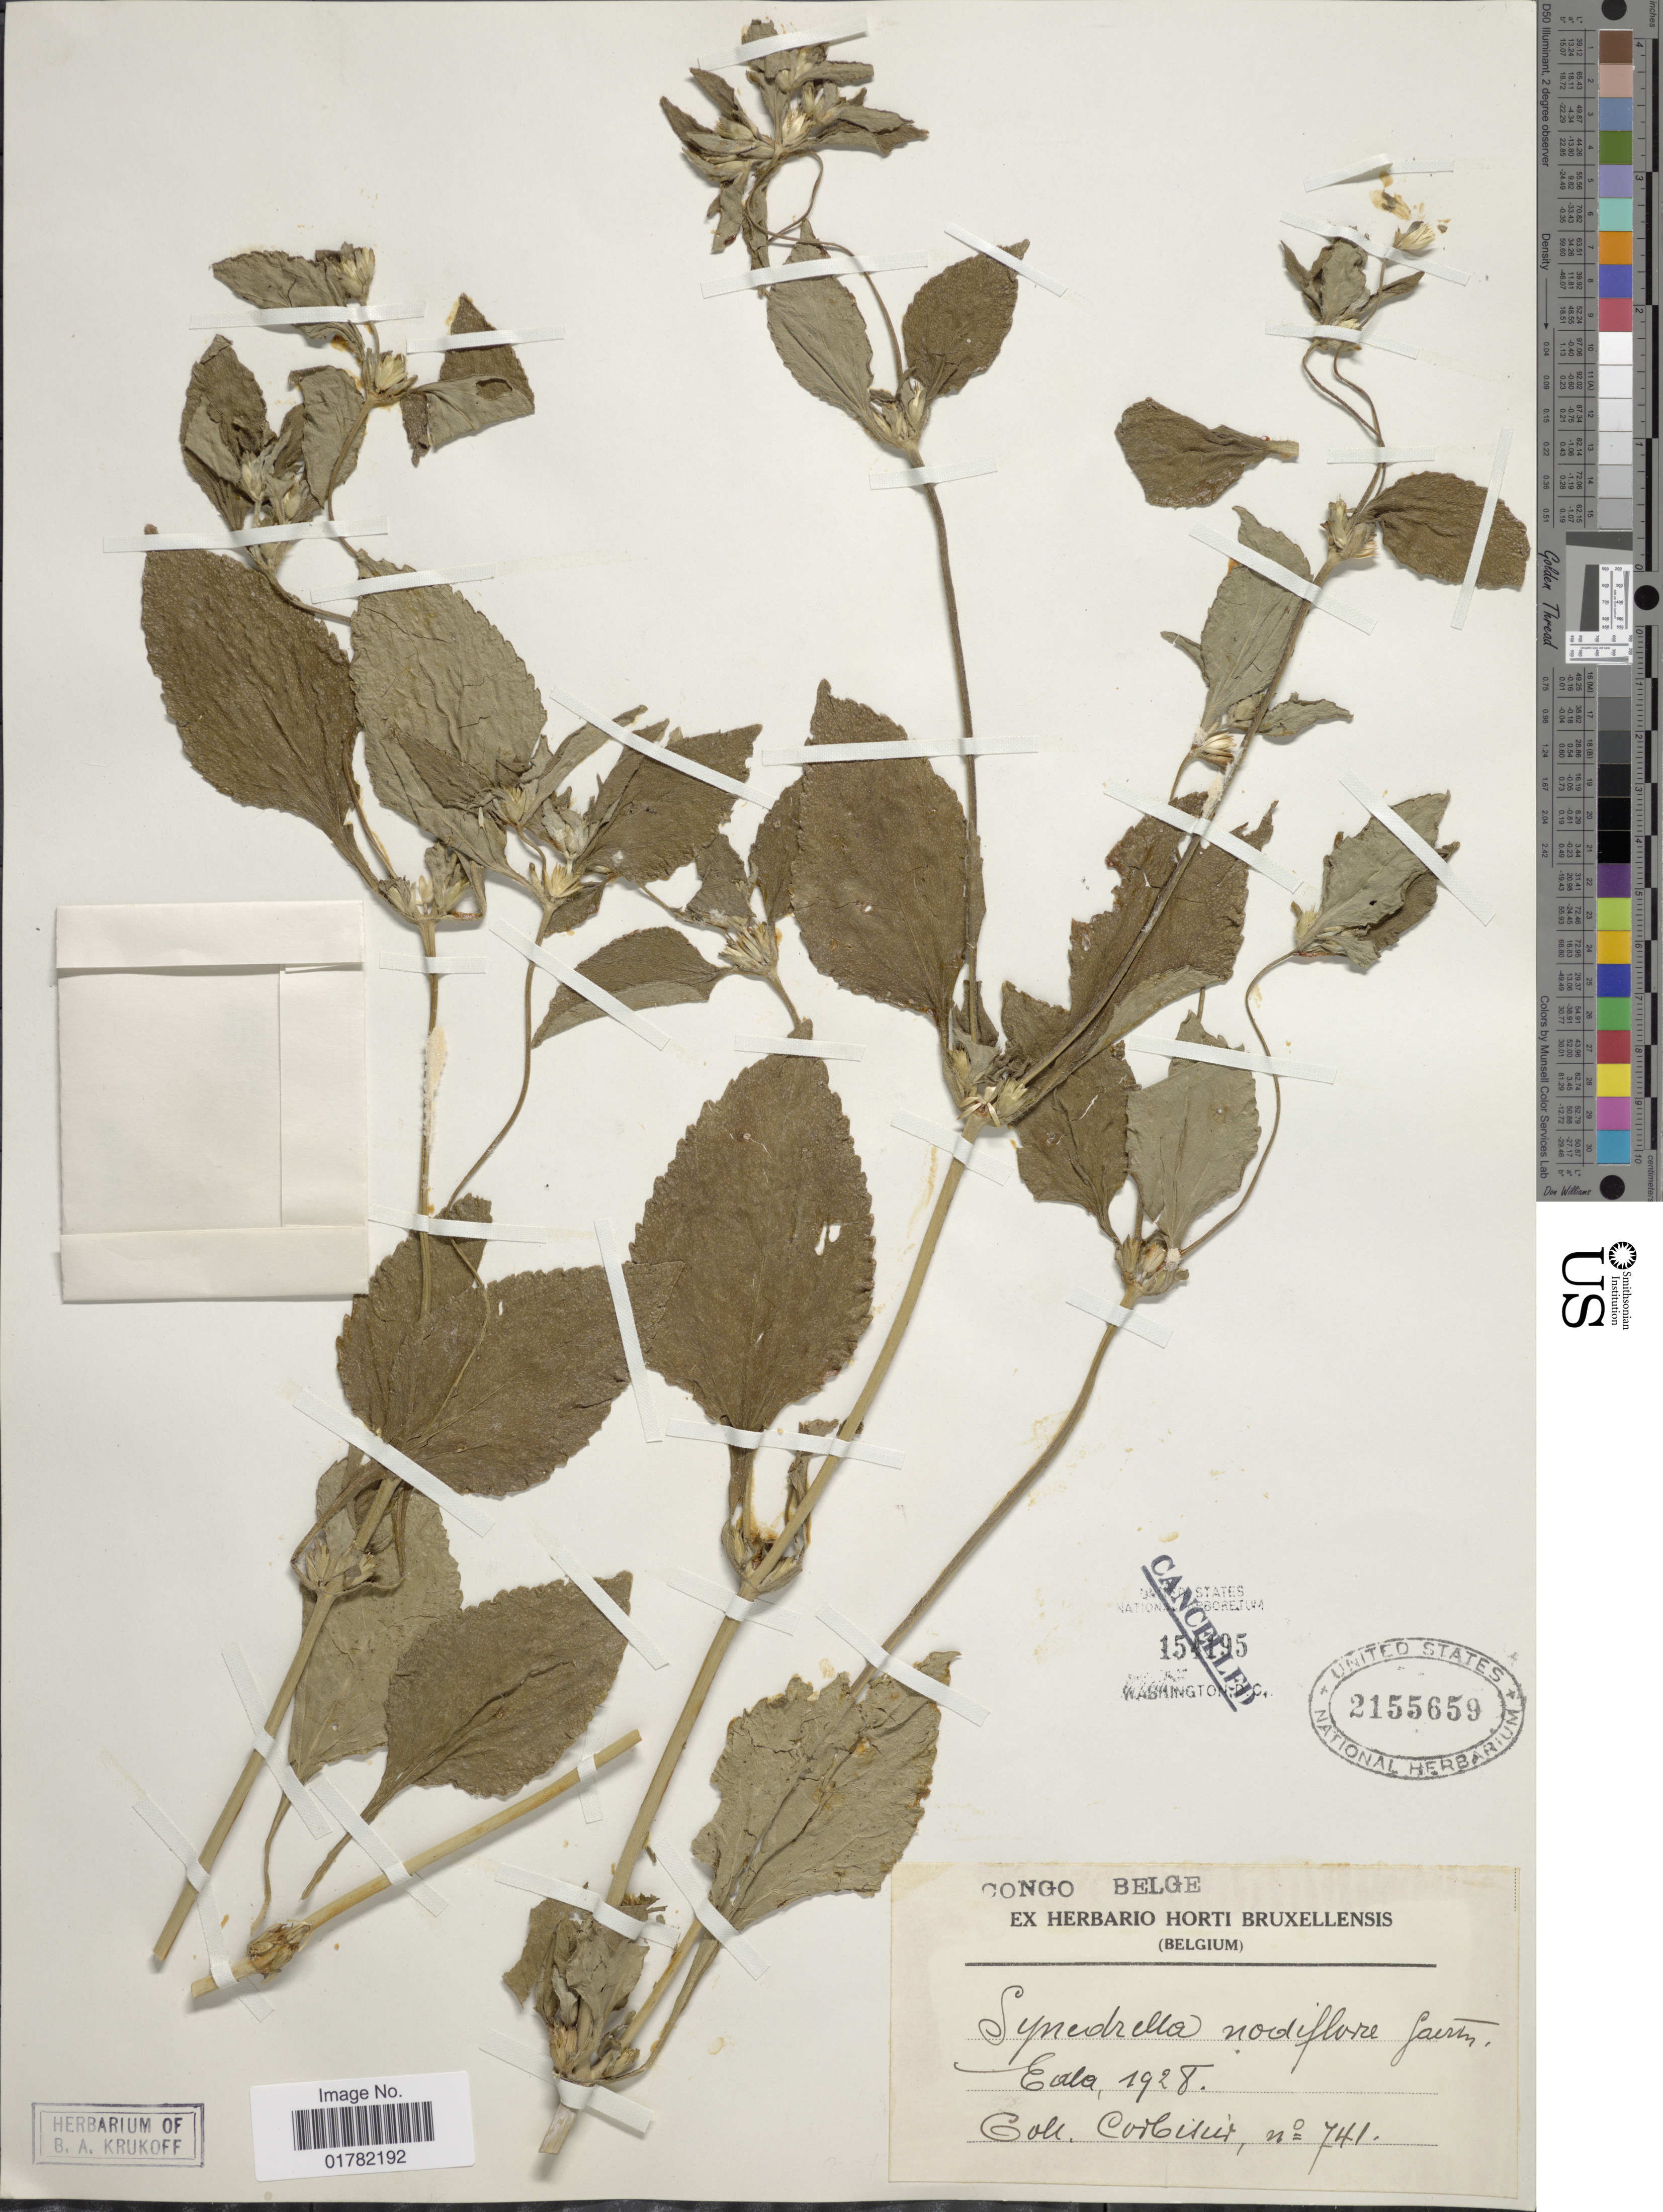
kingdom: Plantae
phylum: Tracheophyta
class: Magnoliopsida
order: Asterales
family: Asteraceae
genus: Synedrella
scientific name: Synedrella nodiflora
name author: (L.) Gaertn.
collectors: -. Corbisier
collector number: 741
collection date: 1928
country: Congo, Democratic Republic of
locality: Eala, Congo Belge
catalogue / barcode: US 2155659